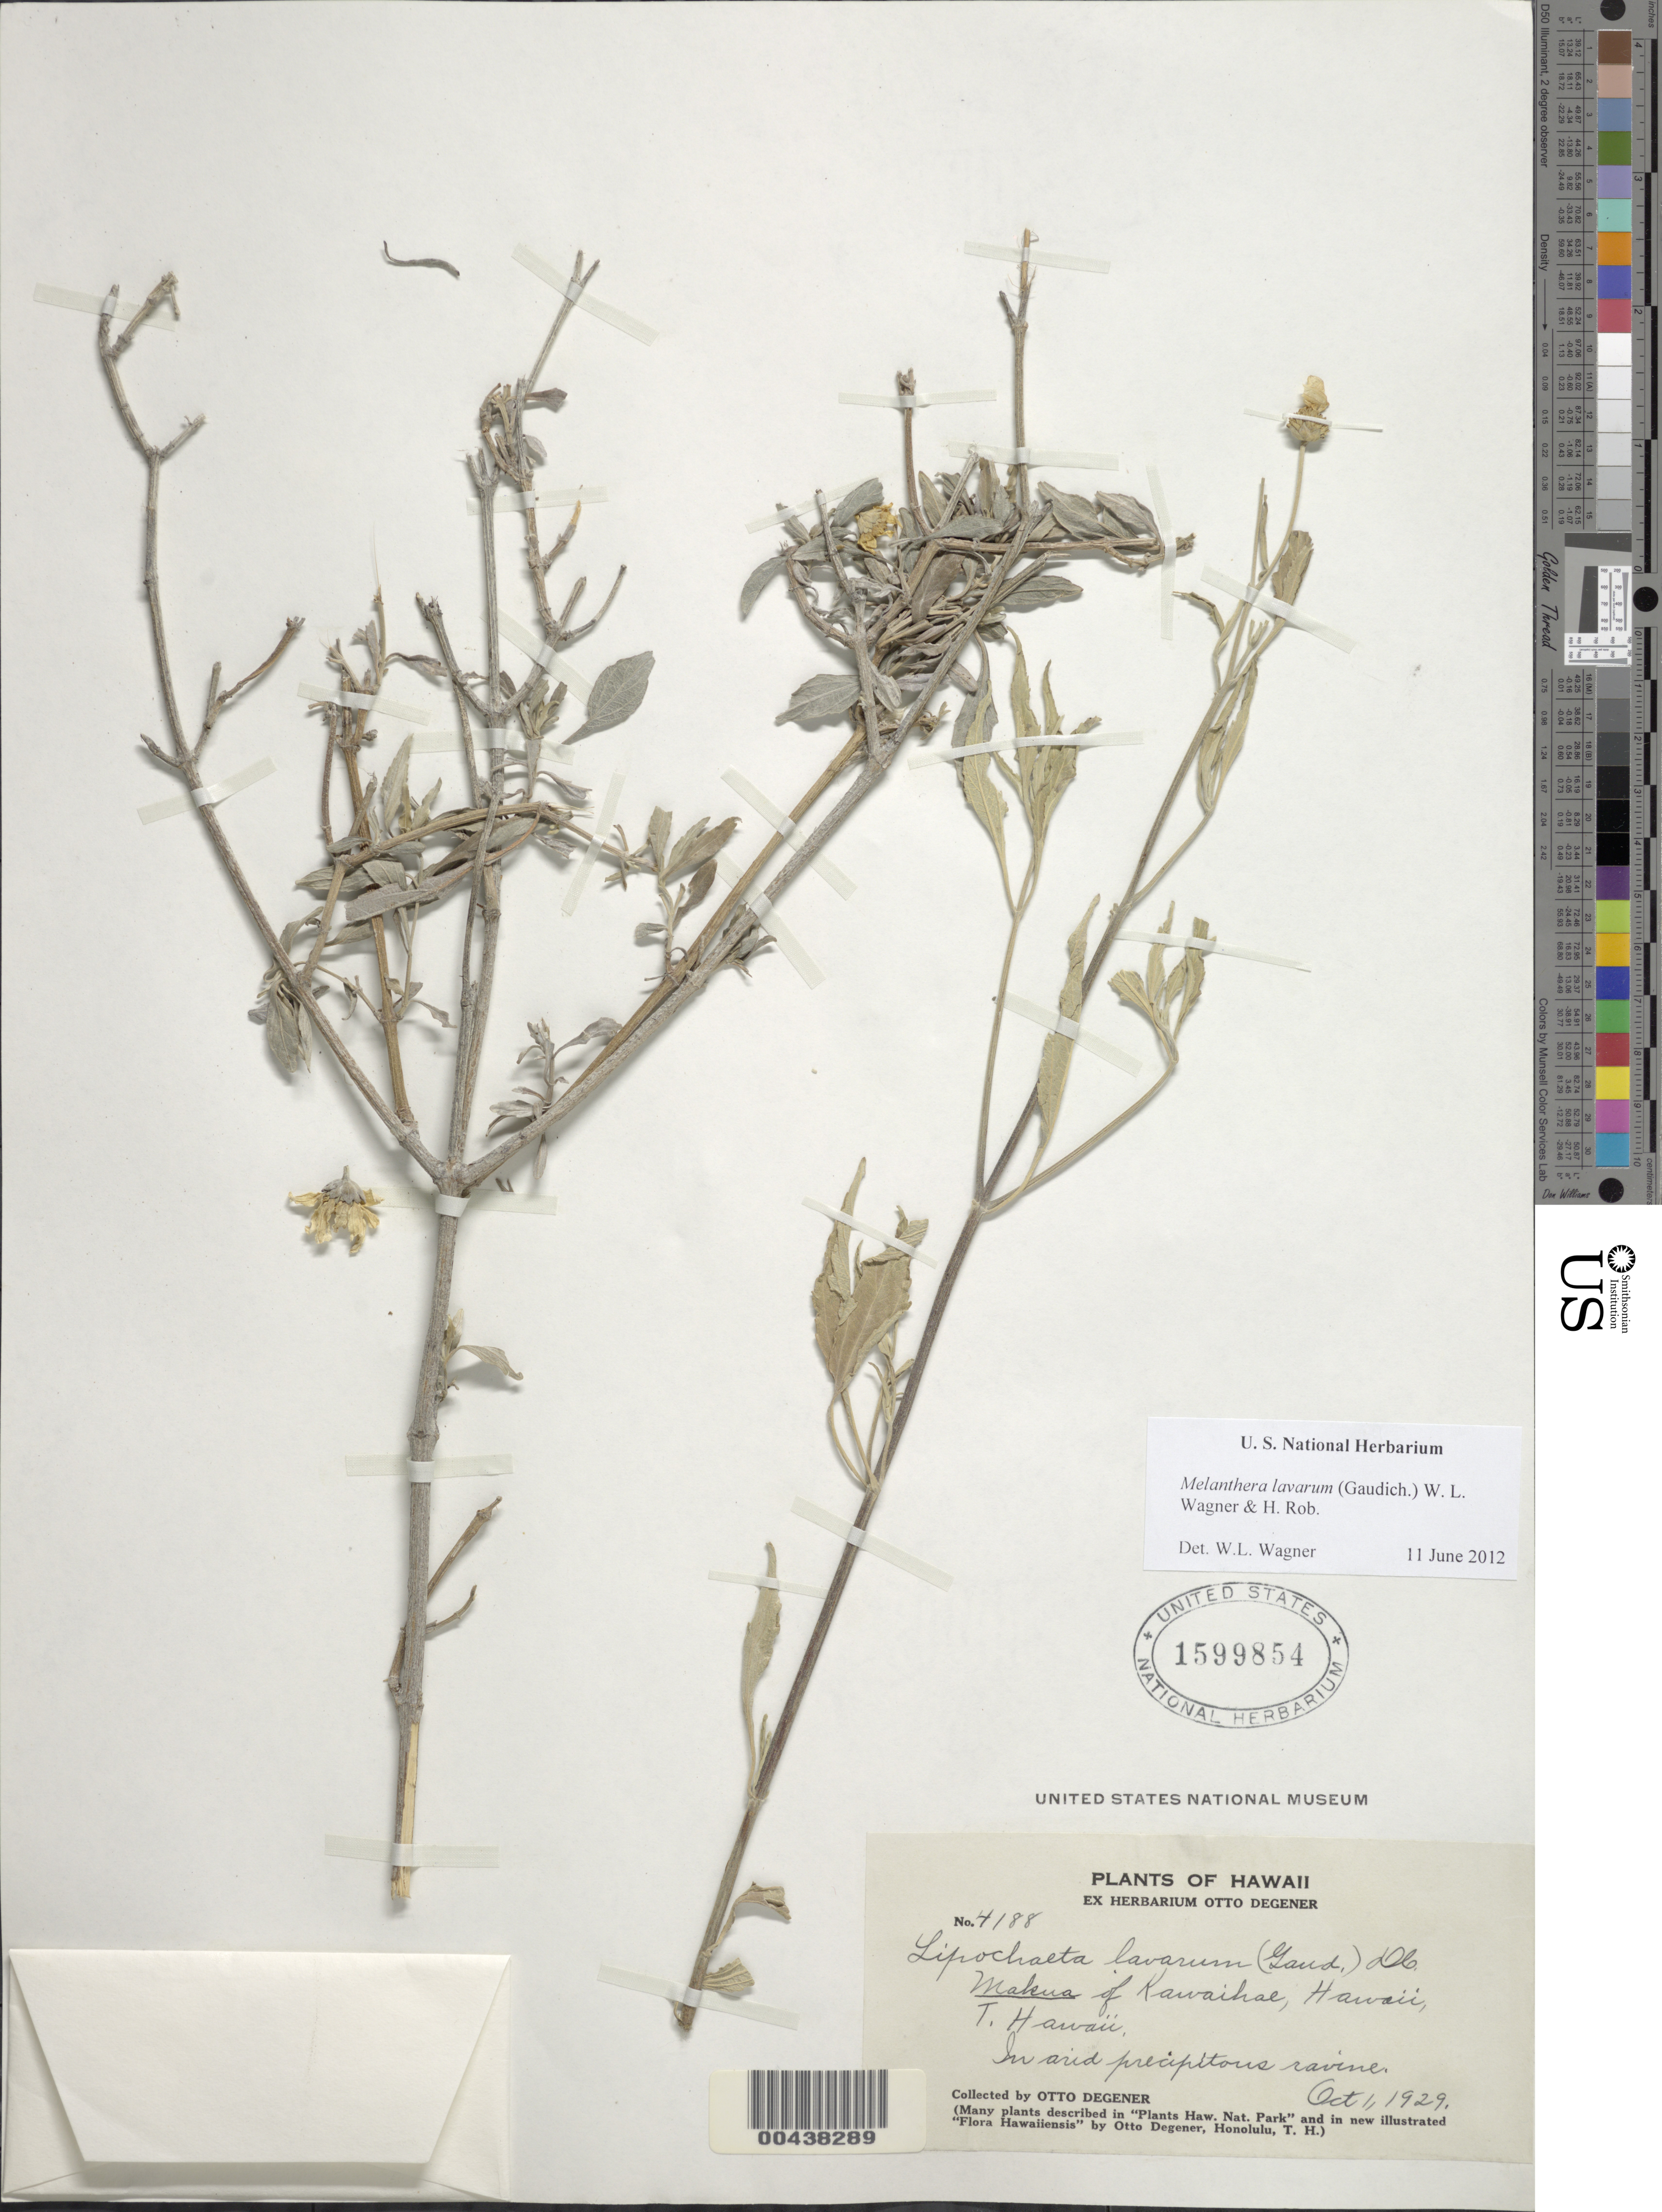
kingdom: Plantae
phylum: Tracheophyta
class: Magnoliopsida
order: Asterales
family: Asteraceae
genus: Wollastonia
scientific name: Wollastonia lavarum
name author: (Gaudich.) Orchard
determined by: Wagner, W. L., (BOT), Smithsonian Institution - National Museum of Natural History (UNITED STATES)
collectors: O. Degener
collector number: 4188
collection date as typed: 1 Oct 1929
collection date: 1929-10-01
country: United States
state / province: Hawaii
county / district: Hawaii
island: Hawaii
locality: Makua of Kawaihae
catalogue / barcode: US 1599854